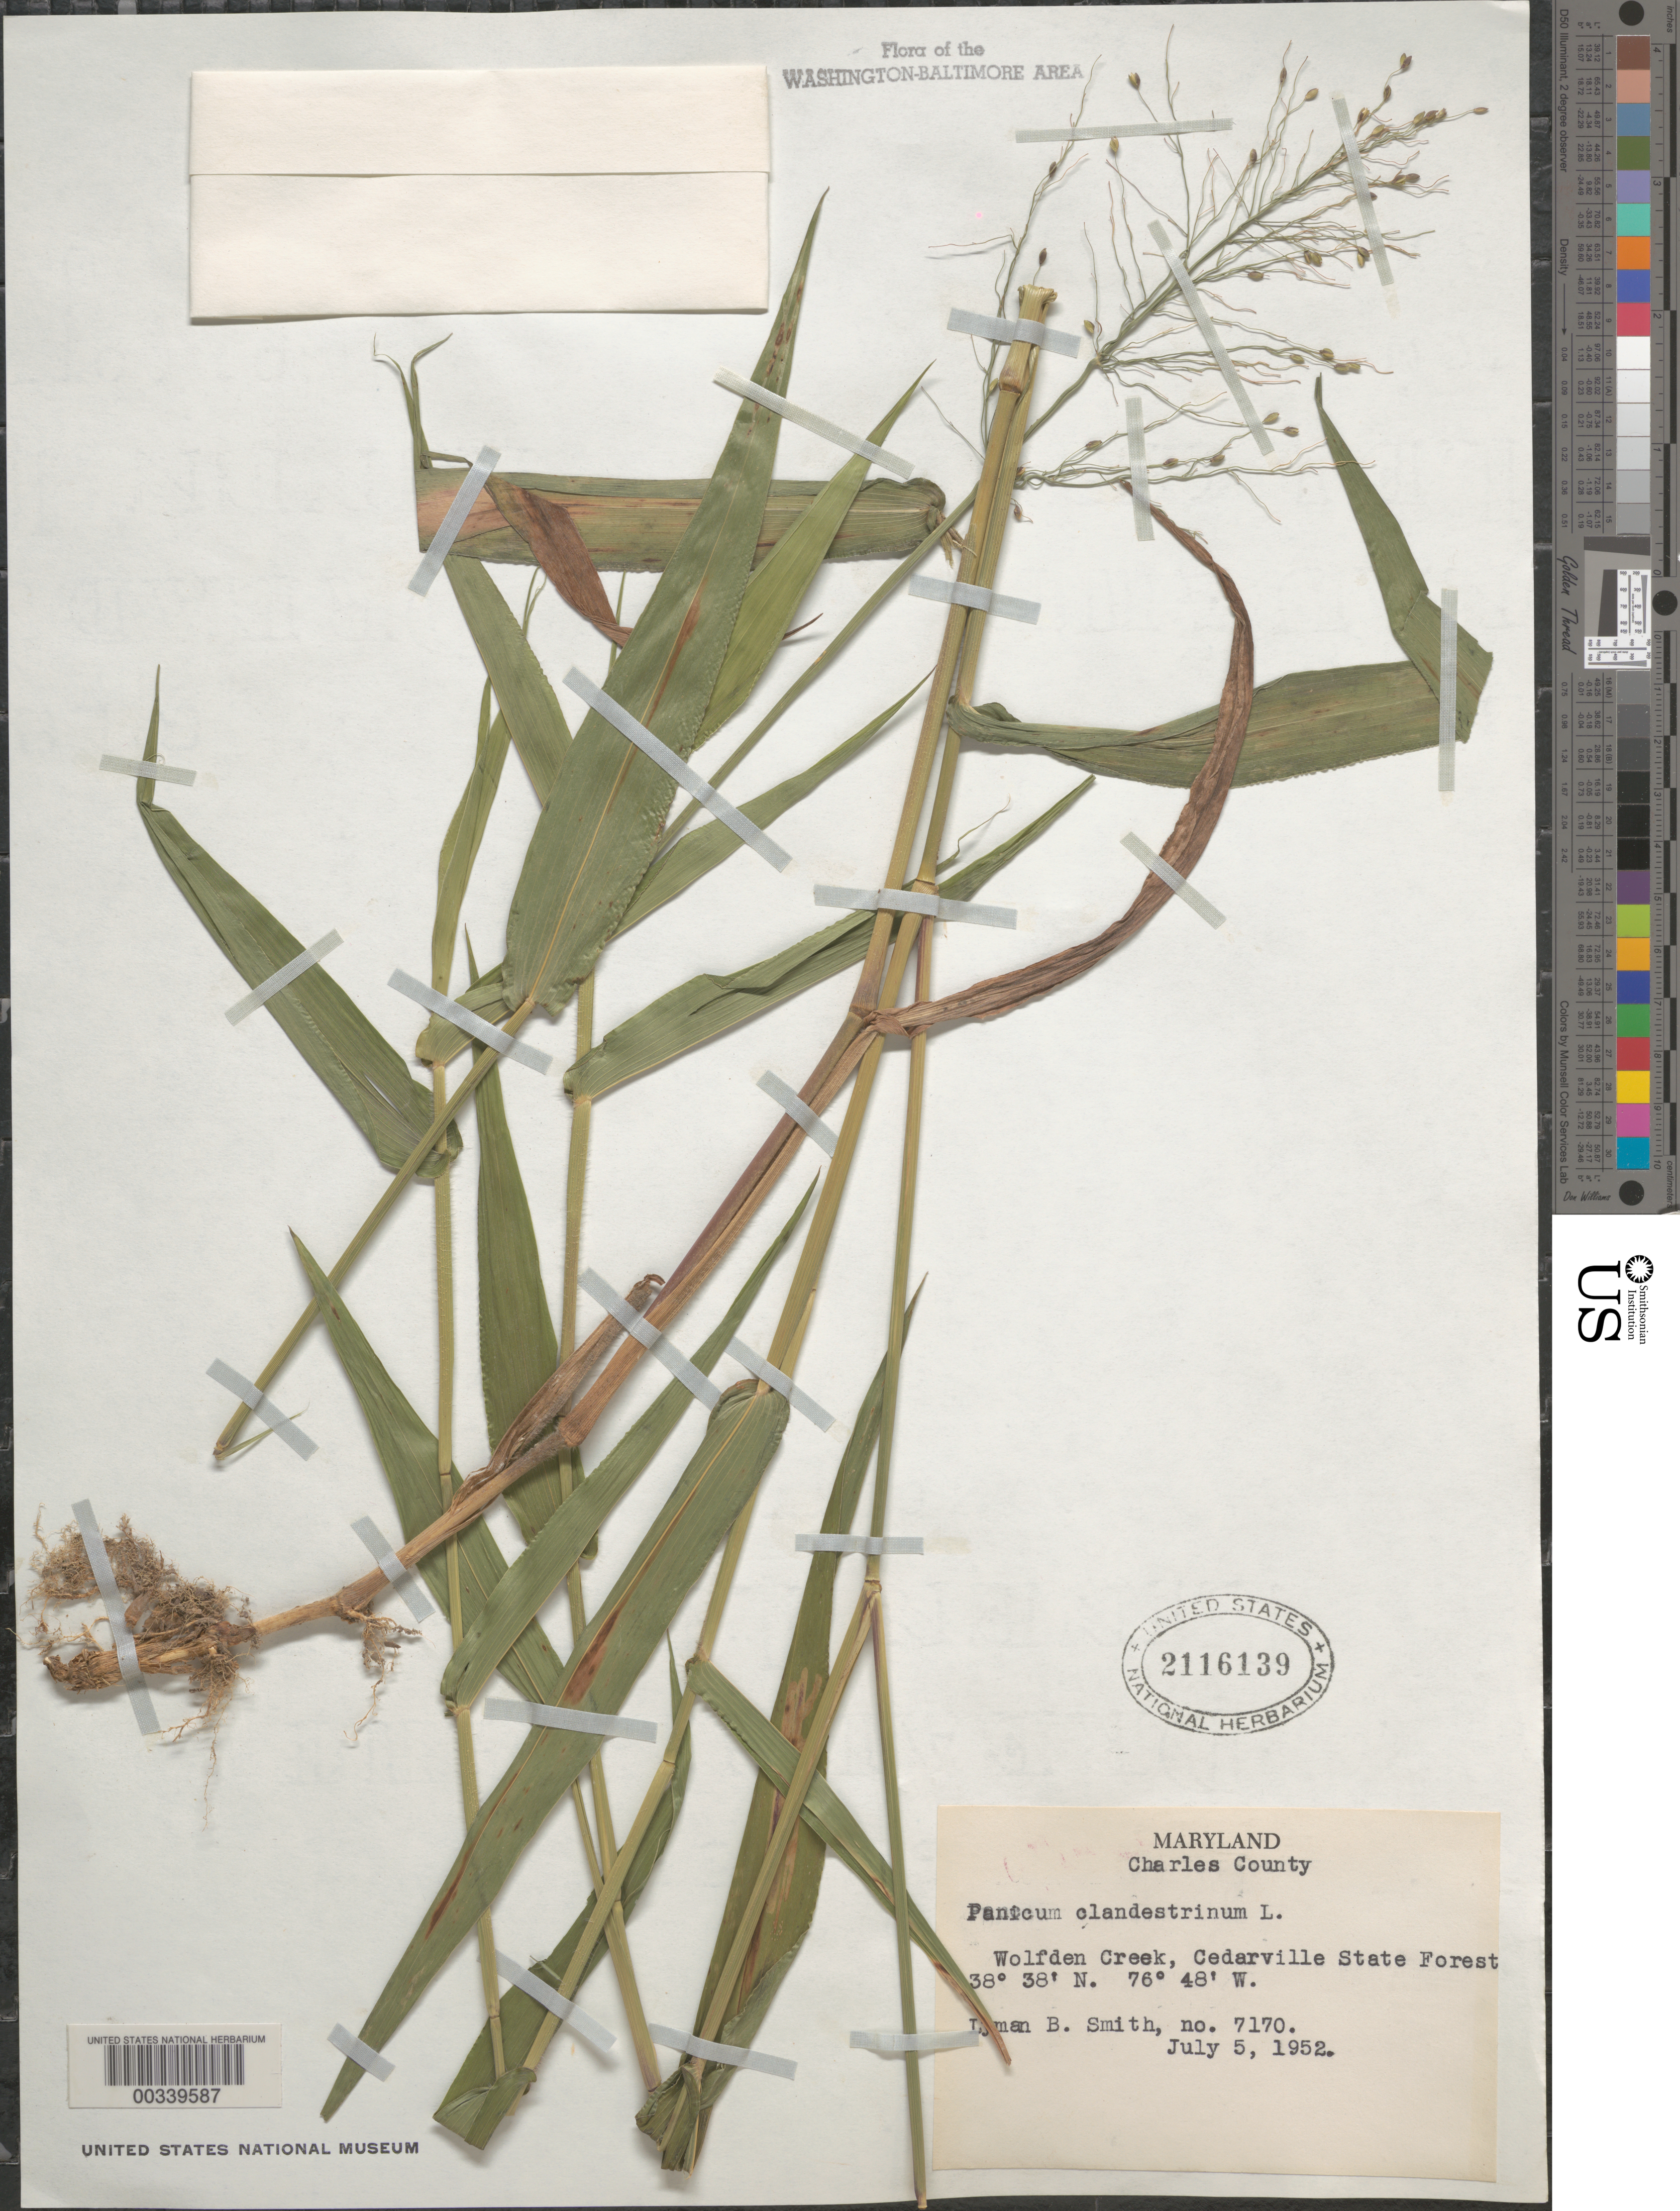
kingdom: Plantae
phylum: Tracheophyta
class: Liliopsida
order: Poales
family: Poaceae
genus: Dichanthelium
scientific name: Dichanthelium clandestinum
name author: (L.) Gould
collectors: L. Smith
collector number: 5387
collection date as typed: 02 Jun 1951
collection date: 1951-06-02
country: United States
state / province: Maryland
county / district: Charles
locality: Wolfden Creek, Cedarville State Forest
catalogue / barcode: US 2116139